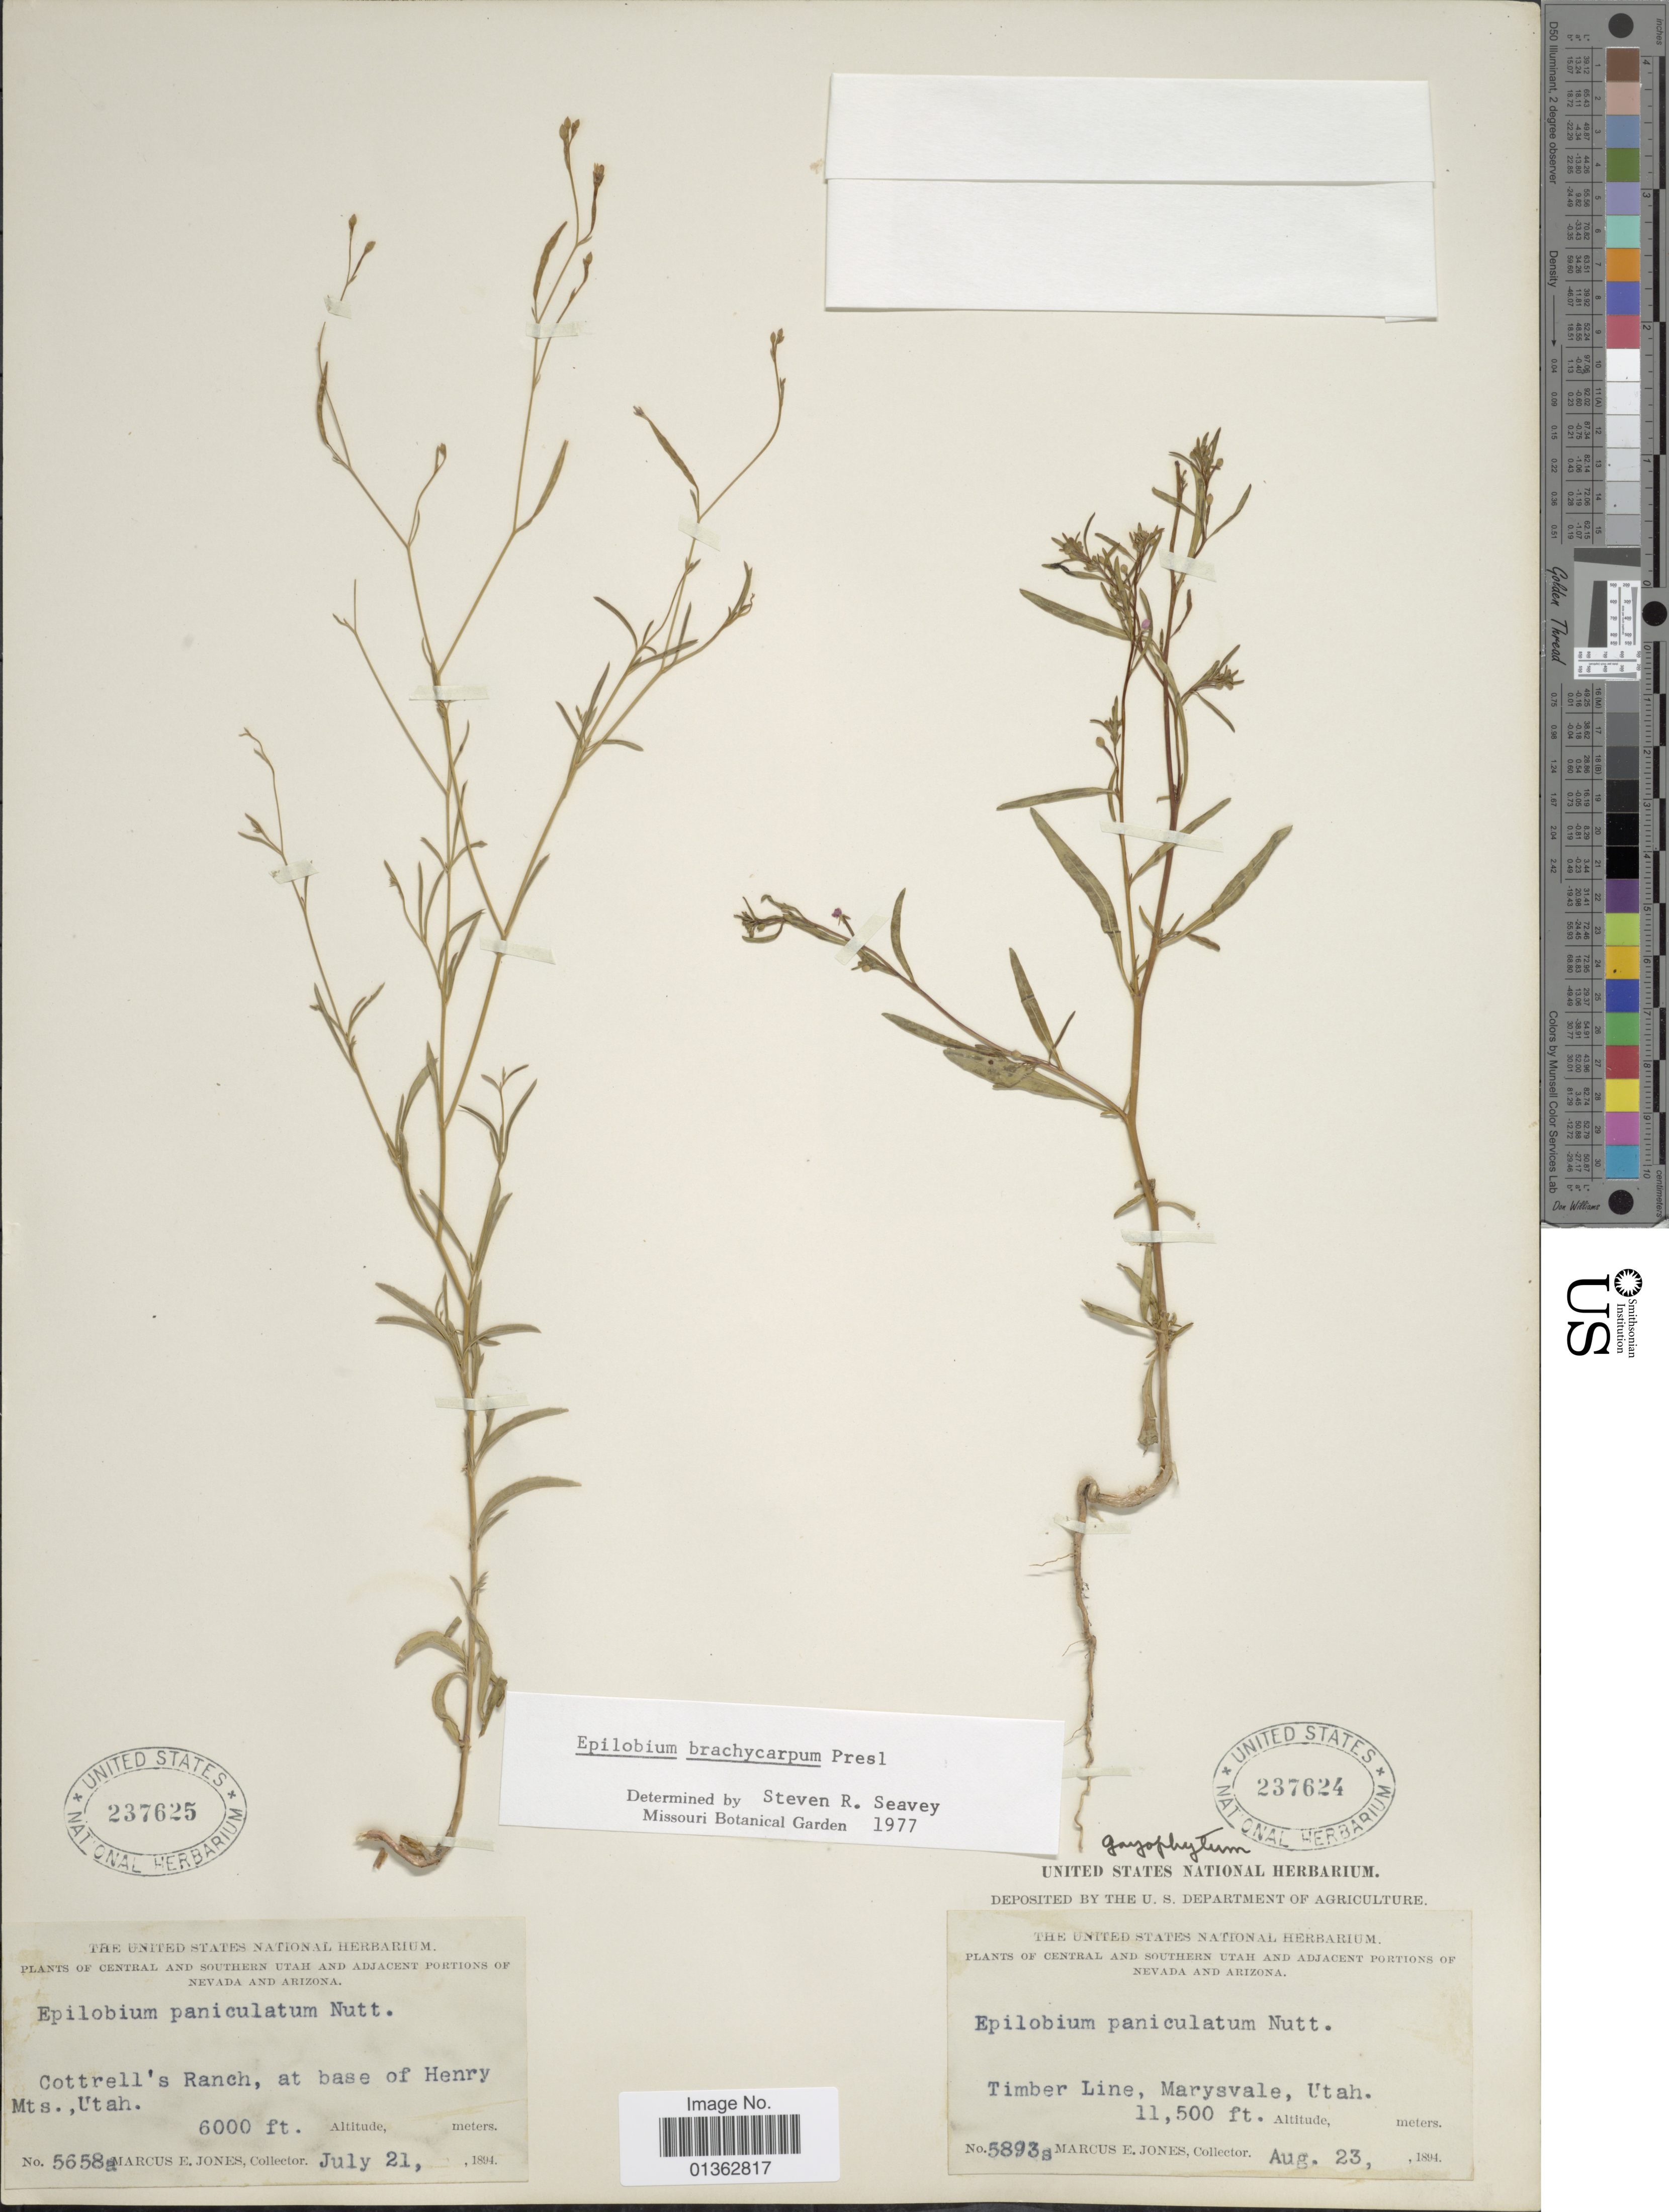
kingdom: Plantae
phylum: Tracheophyta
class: Magnoliopsida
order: Myrtales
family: Onagraceae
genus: Epilobium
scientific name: Epilobium brachycarpum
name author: C. Presl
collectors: M. E. Jones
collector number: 5893a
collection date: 1894-08-23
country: United States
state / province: Utah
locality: Central and Southern Utah and adjacent portions of Nevada and Arizona. Timber Line, Marysvale.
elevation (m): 3505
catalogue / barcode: US 237624